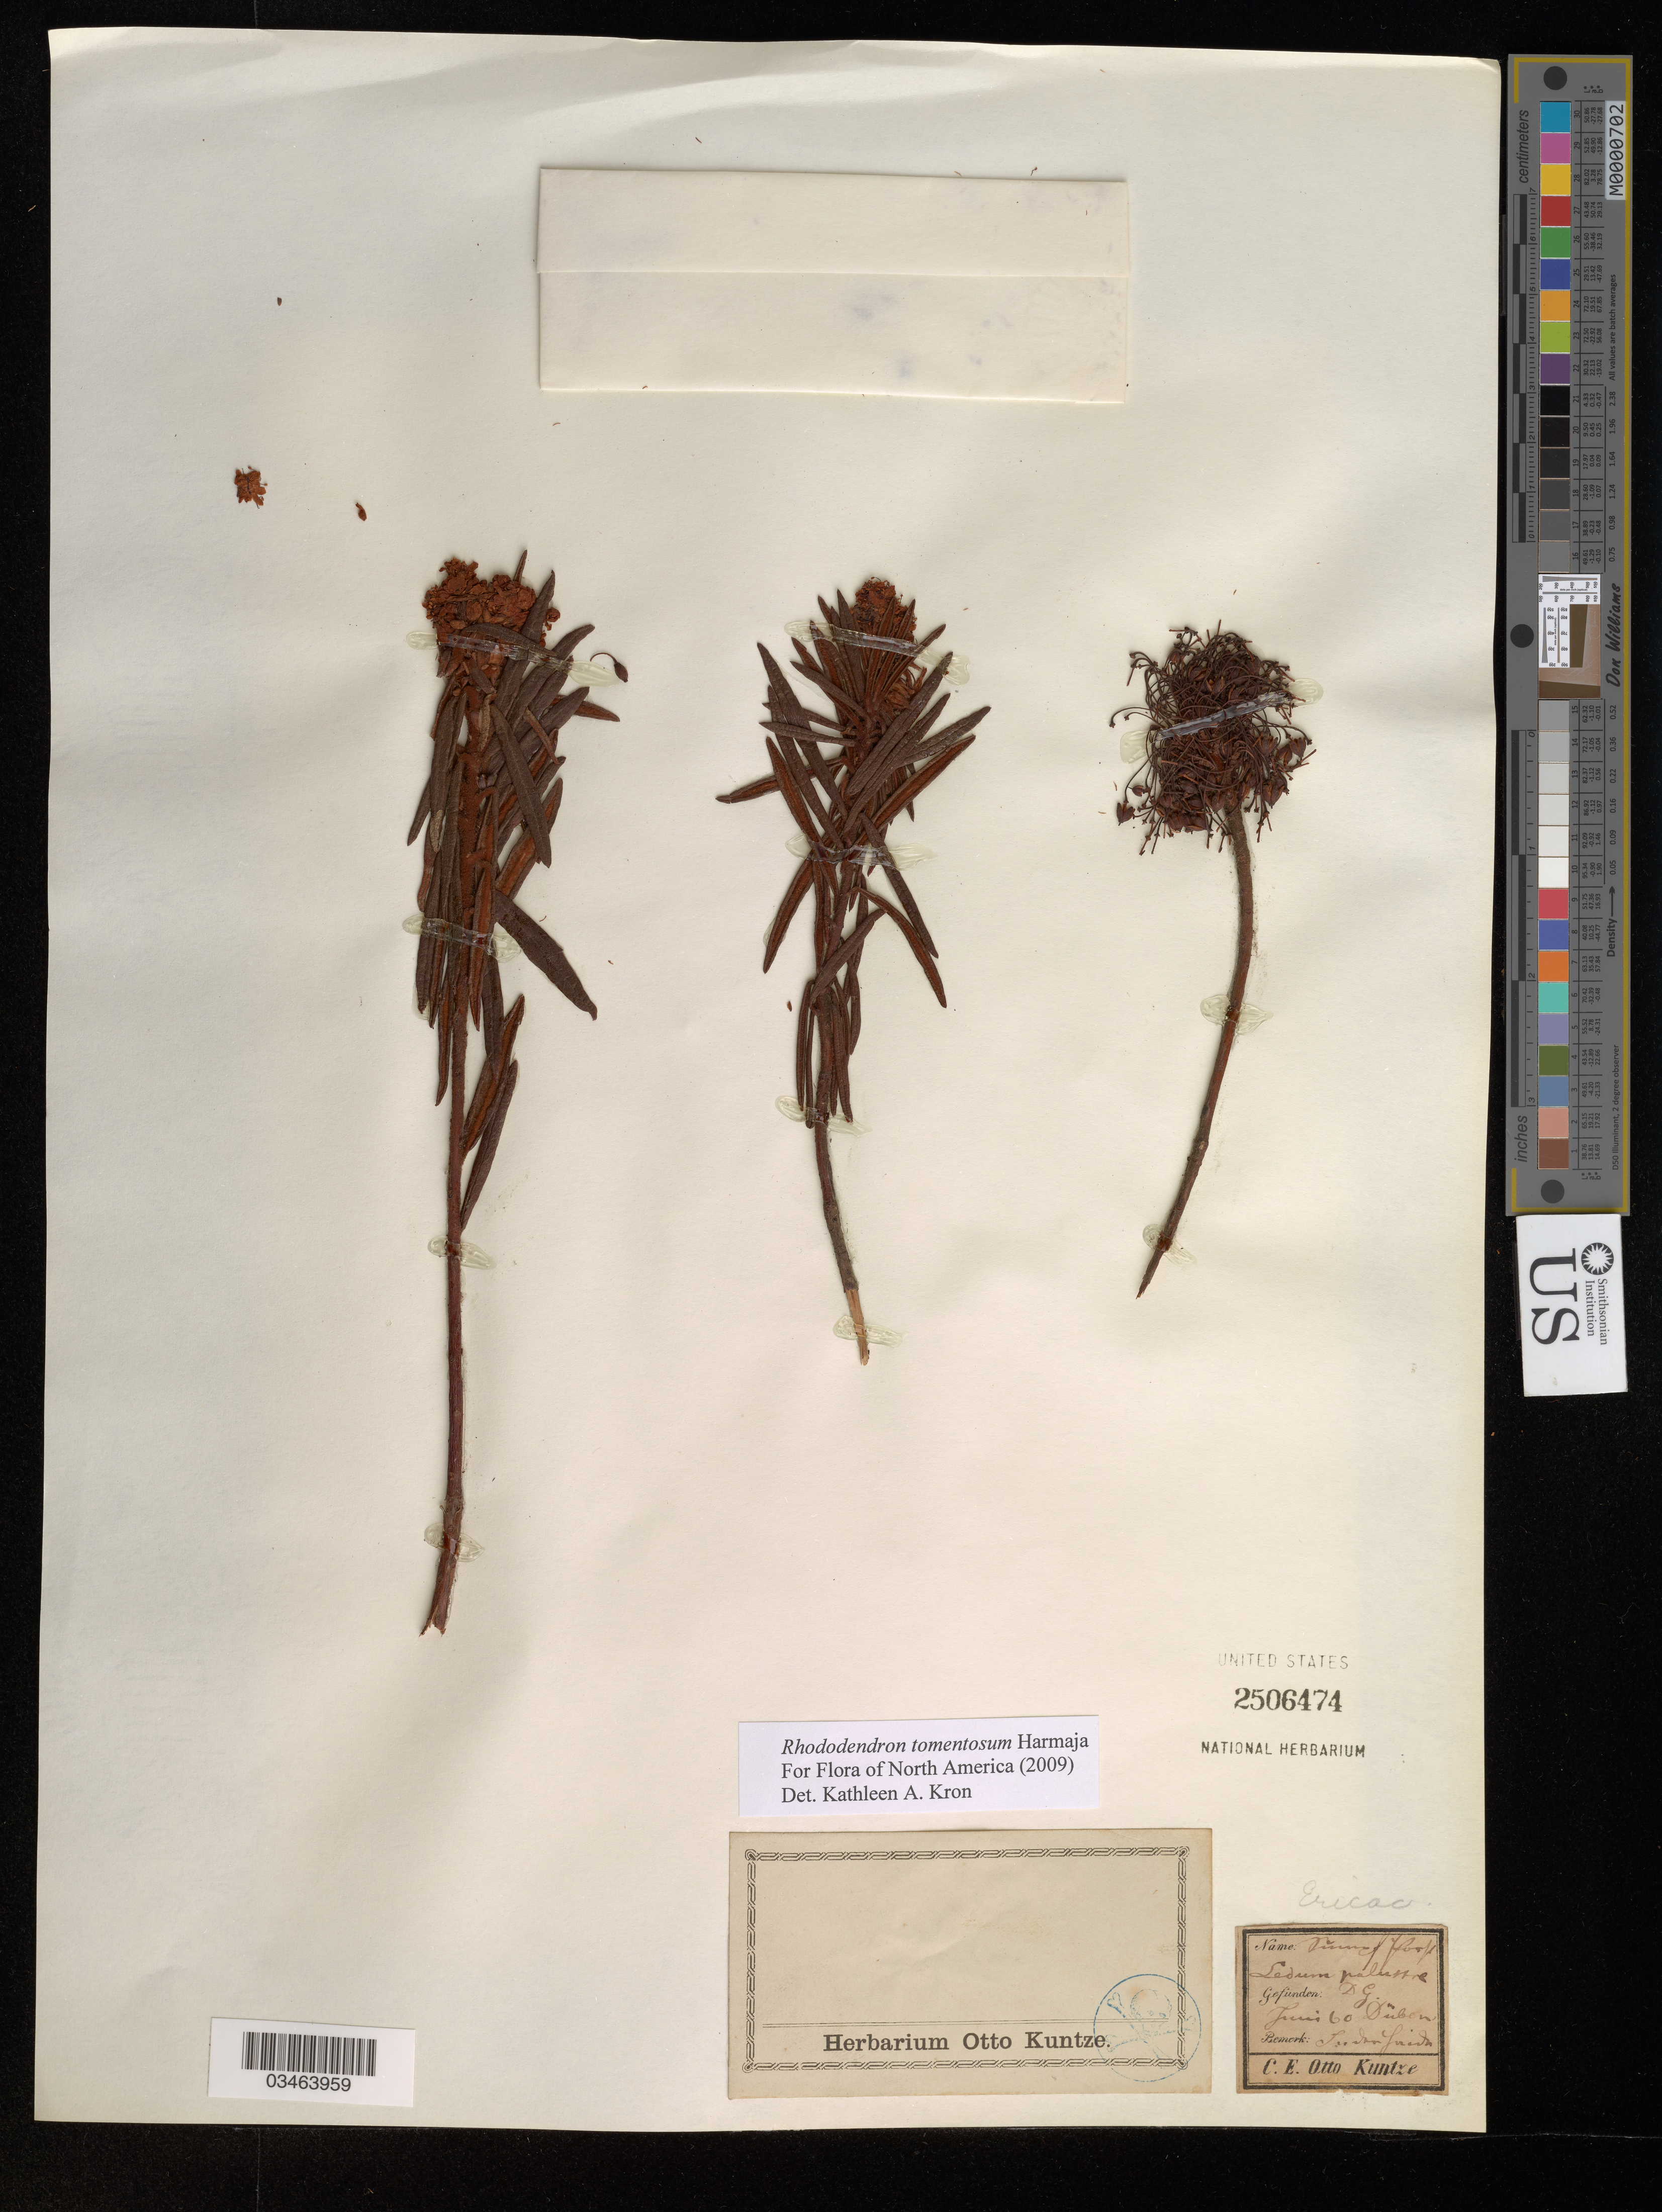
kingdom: Plantae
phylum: Tracheophyta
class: Magnoliopsida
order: Ericales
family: Ericaceae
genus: Rhododendron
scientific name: Rhododendron tomentosum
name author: Harmaja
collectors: ex herb. Otto Kuntze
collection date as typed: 6 60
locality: DG. Dűben?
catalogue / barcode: US 2506474